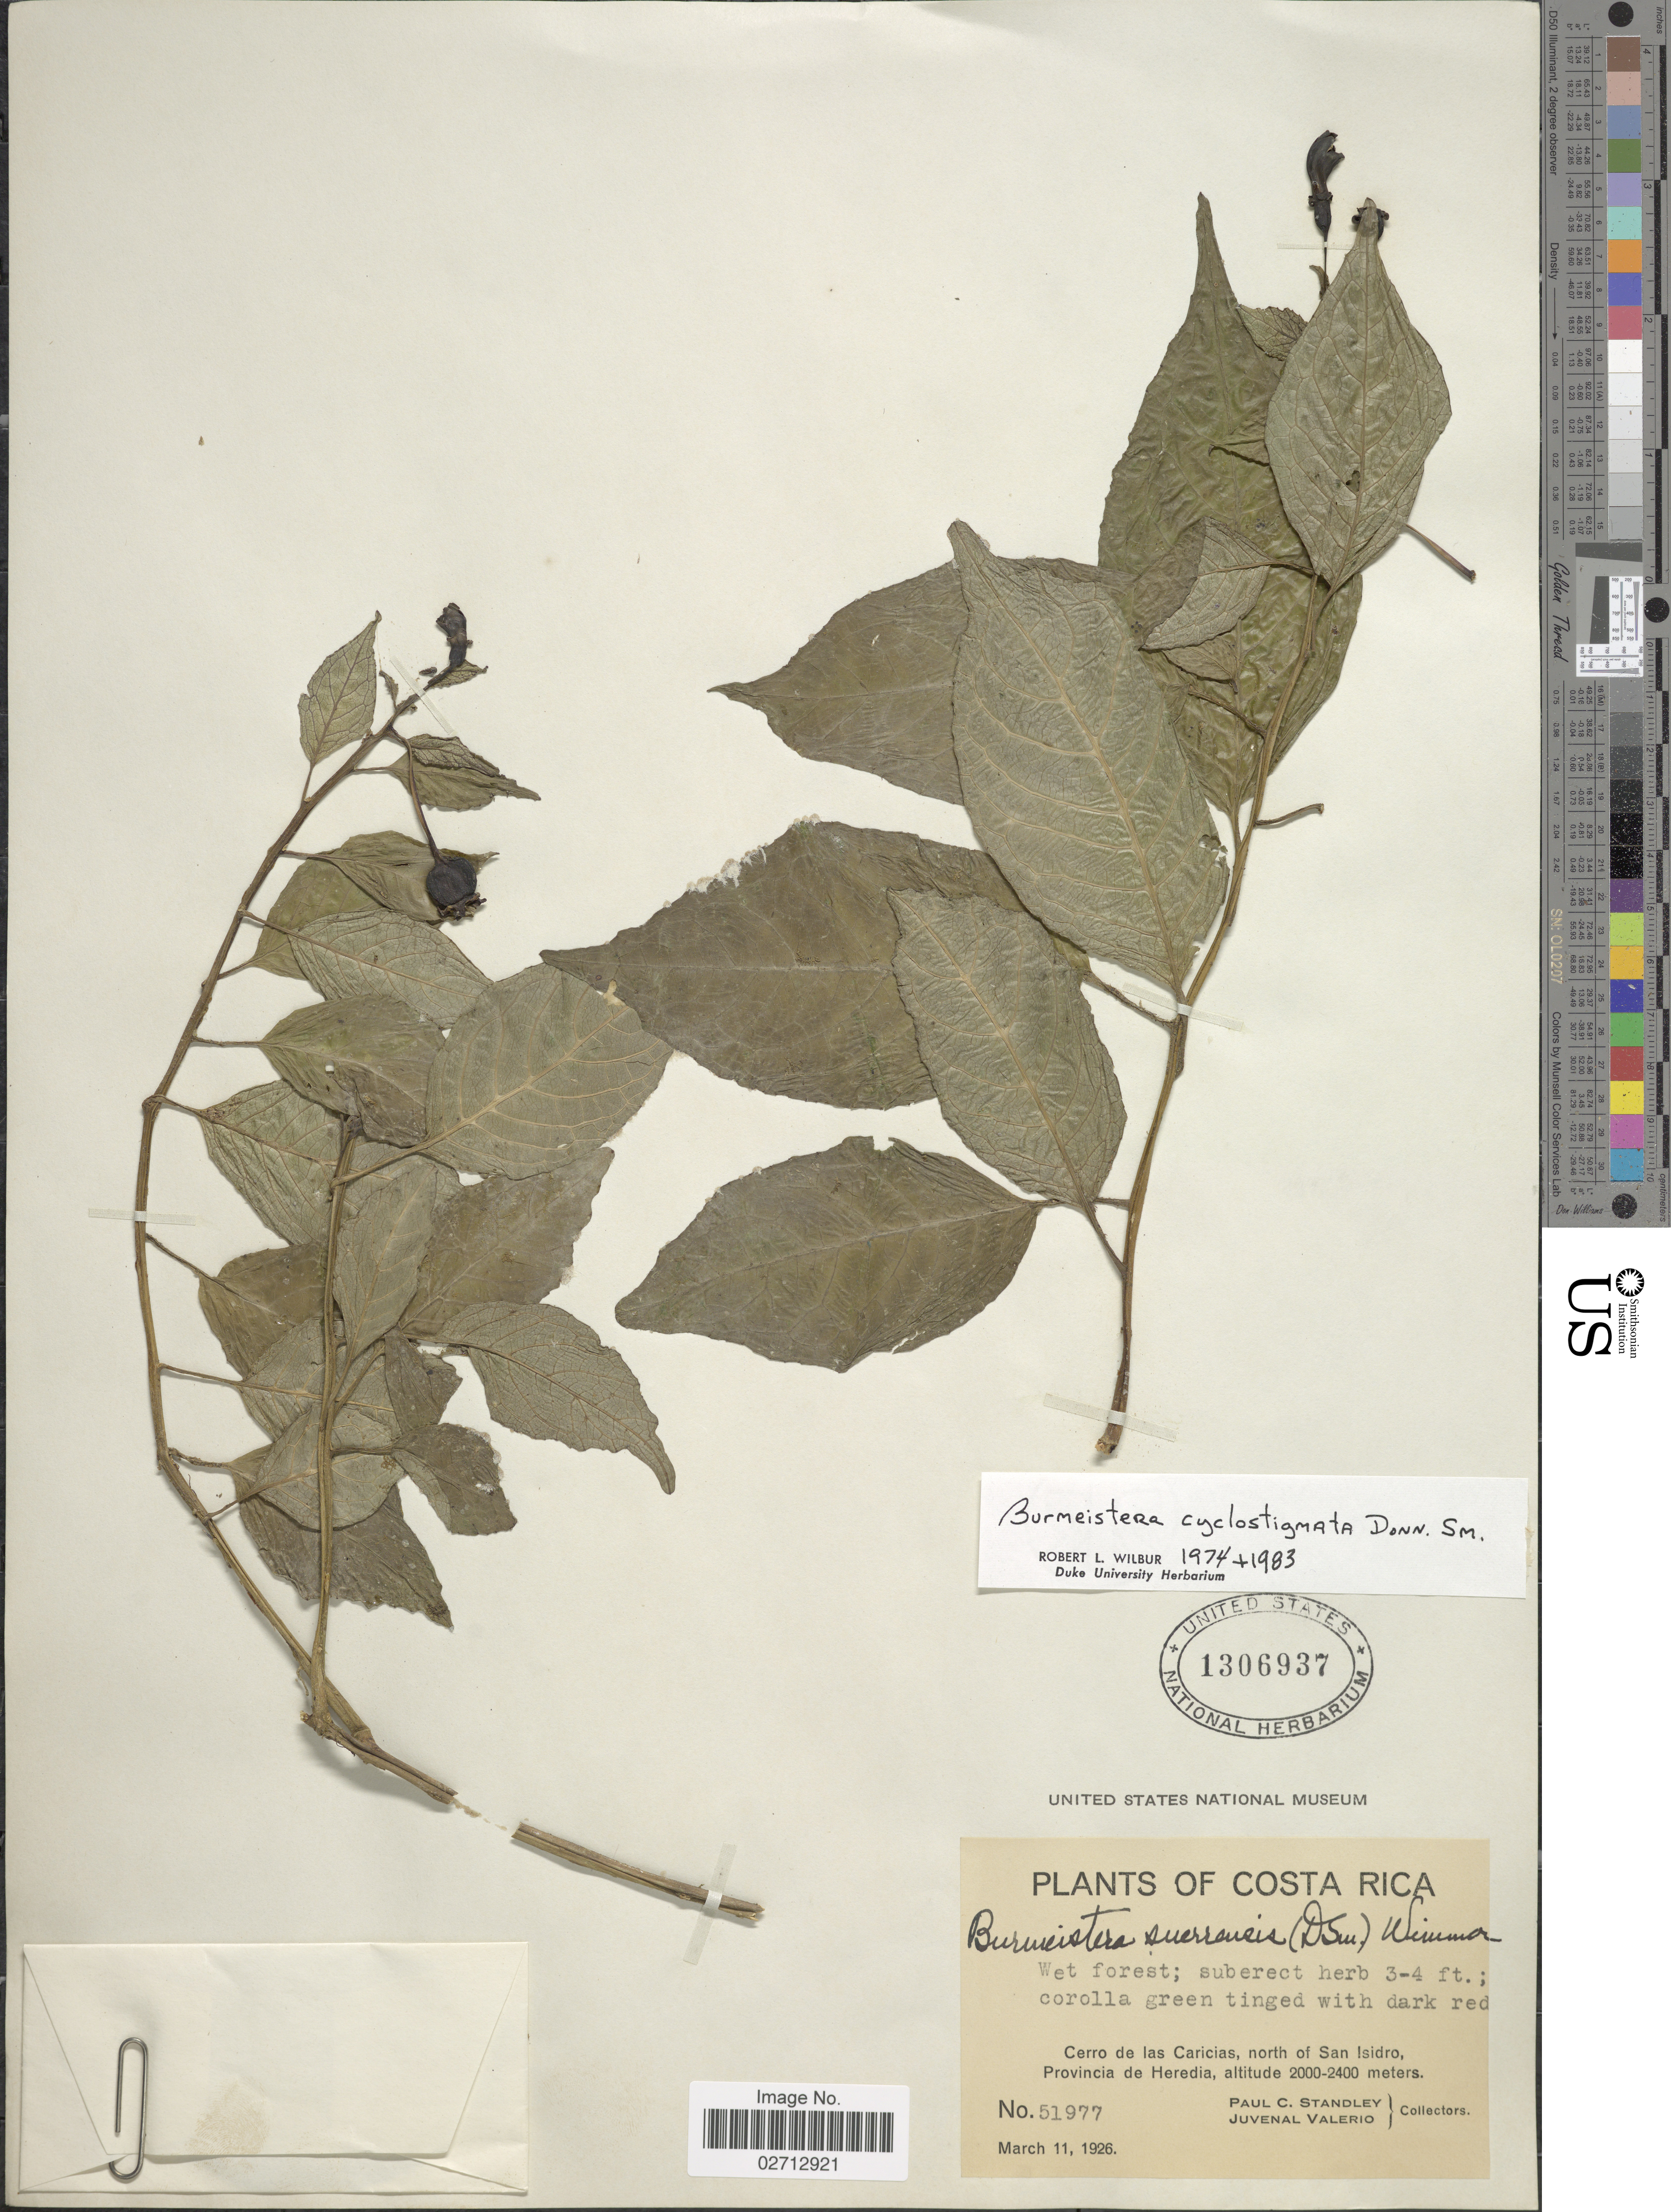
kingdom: Plantae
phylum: Tracheophyta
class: Magnoliopsida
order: Asterales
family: Campanulaceae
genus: Burmeistera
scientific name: Burmeistera cyclostigmata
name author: Donn. Sm.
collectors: P. C. Standley & J. Valerio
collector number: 51977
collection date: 1926-03-11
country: Costa Rica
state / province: Heredia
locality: Cerro de las Caricias, north of San Isidro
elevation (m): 2000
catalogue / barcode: US 1306937